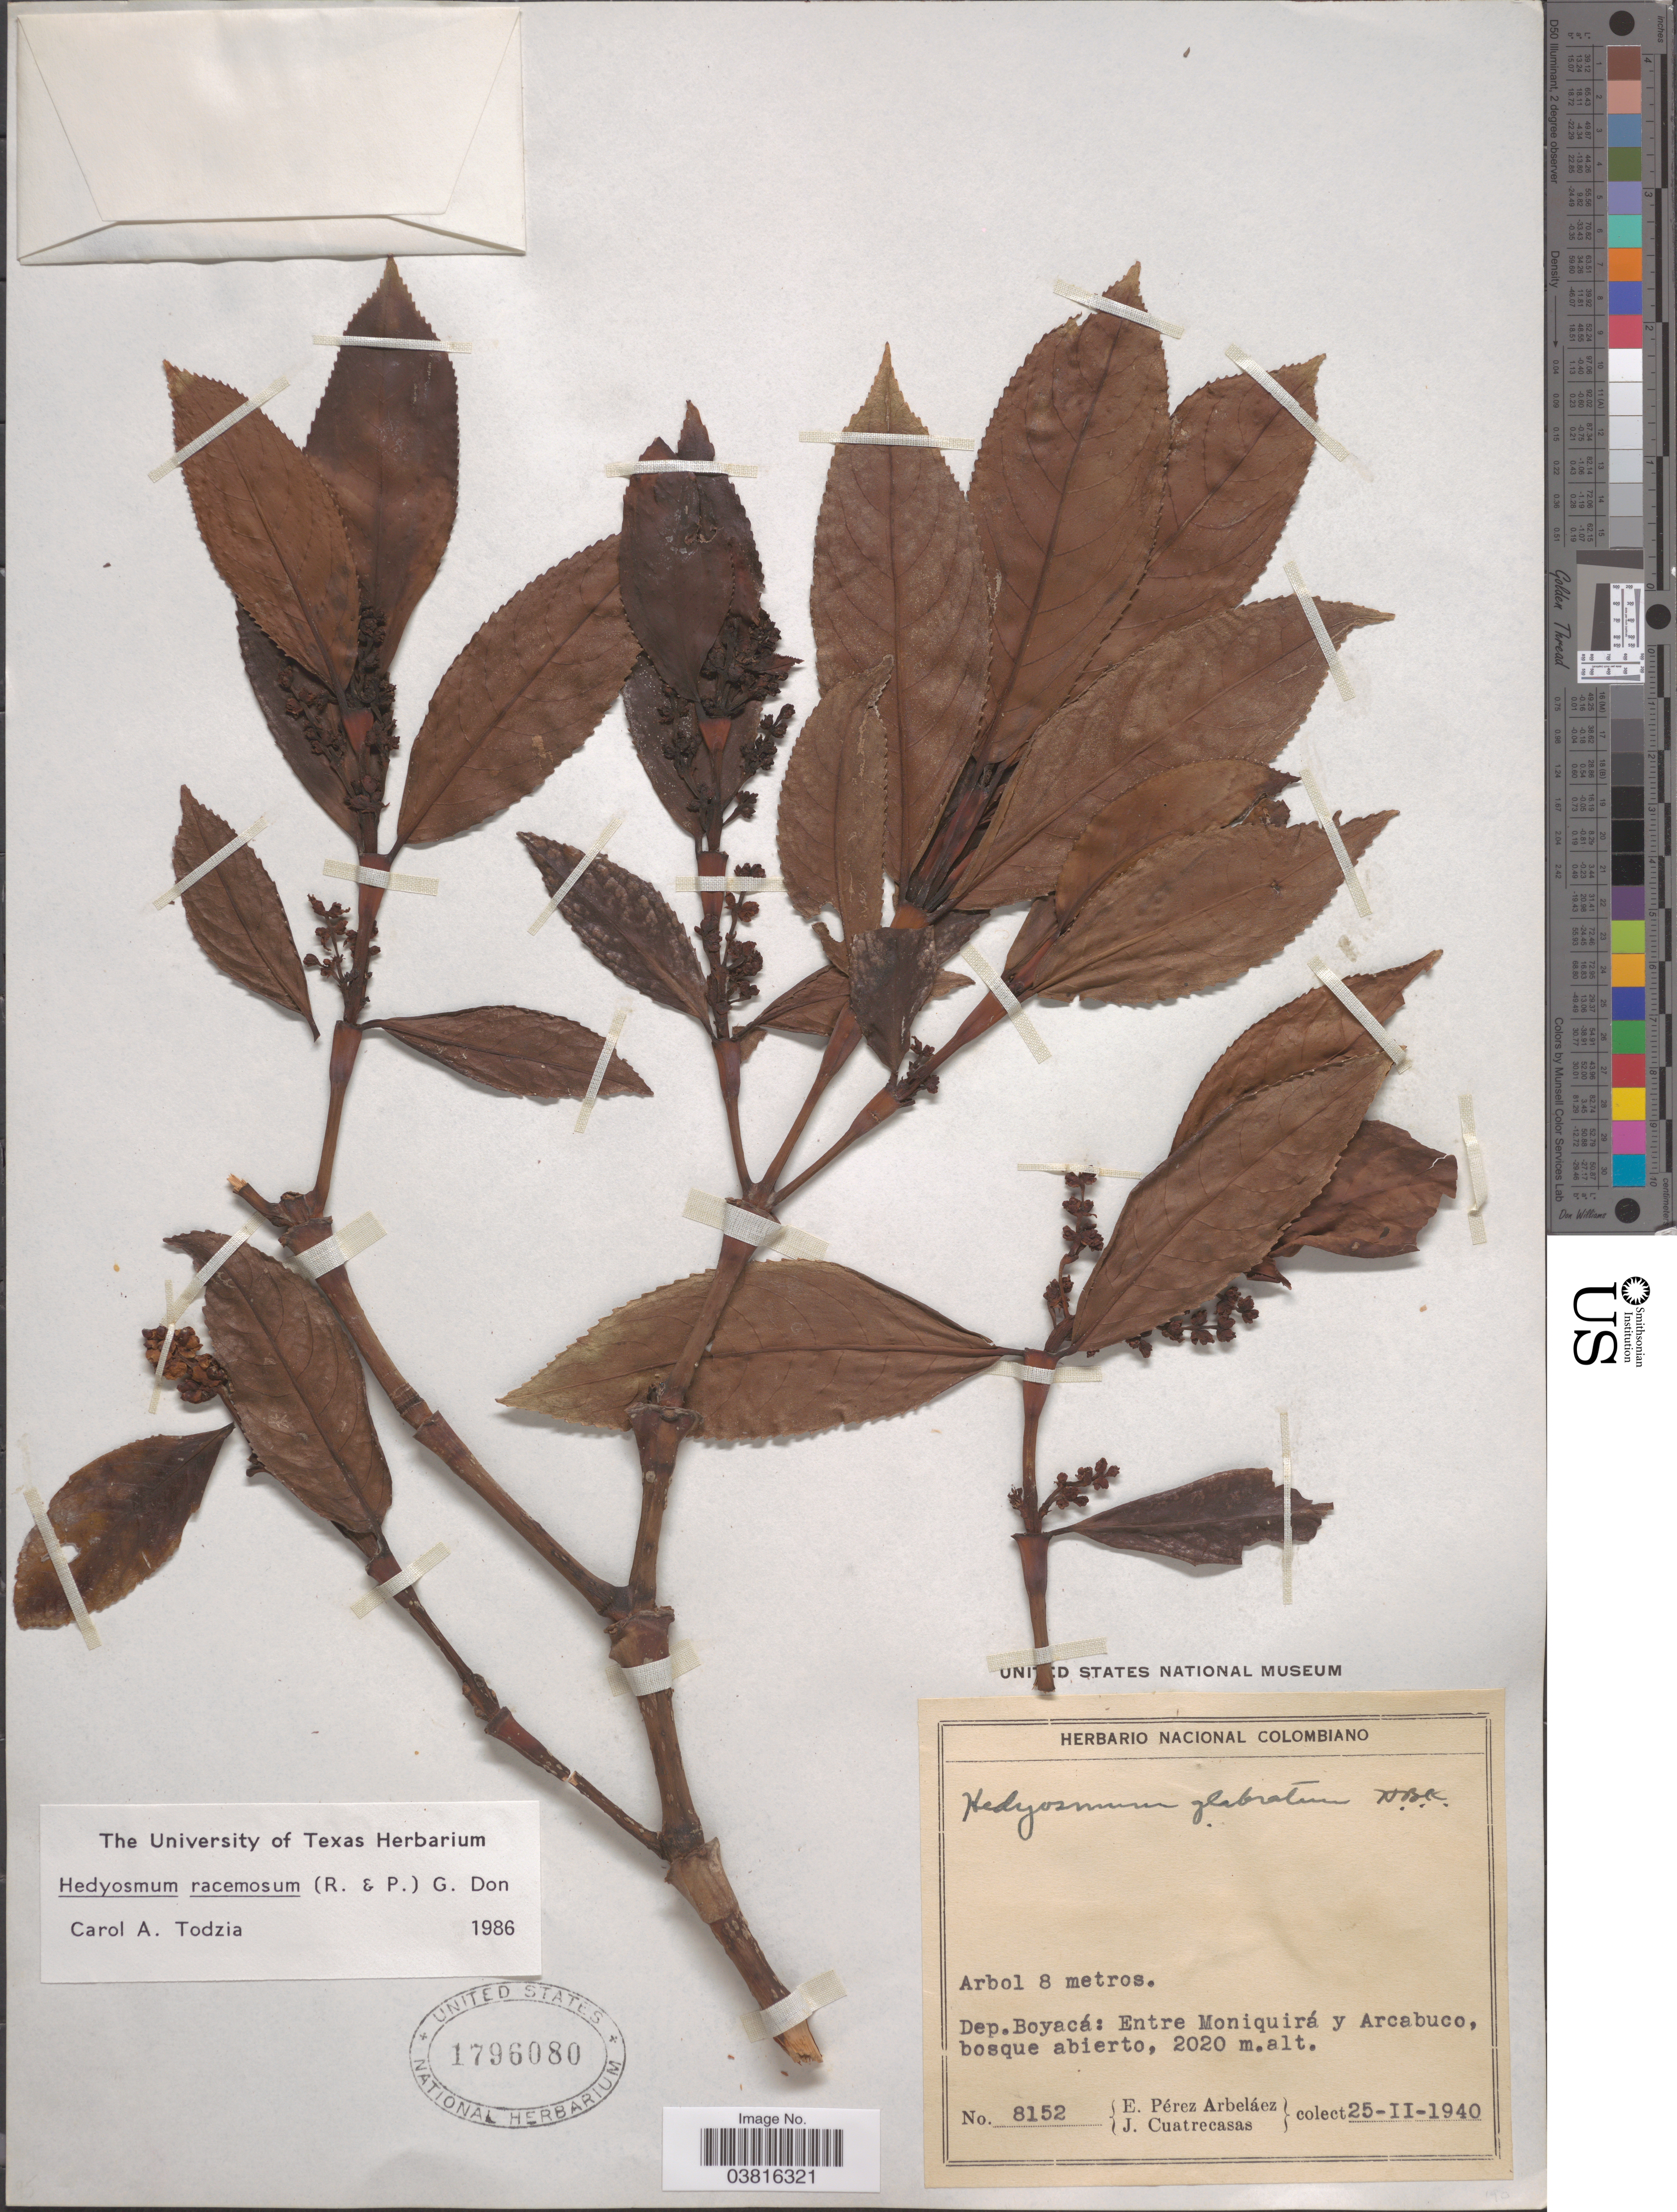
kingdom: Plantae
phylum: Tracheophyta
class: Magnoliopsida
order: Chloranthales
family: Chloranthaceae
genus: Hedyosmum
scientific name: Hedyosmum racemosum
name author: (Ruiz & Pav.) G. Don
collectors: E. Pérez Arbeláez & J. Cuatrecasas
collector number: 8152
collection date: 1940-02-25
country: Colombia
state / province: Boyacá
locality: Dep. Boyacá: Entre Moniquirá y Arcabuco.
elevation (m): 2020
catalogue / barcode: US 1796080